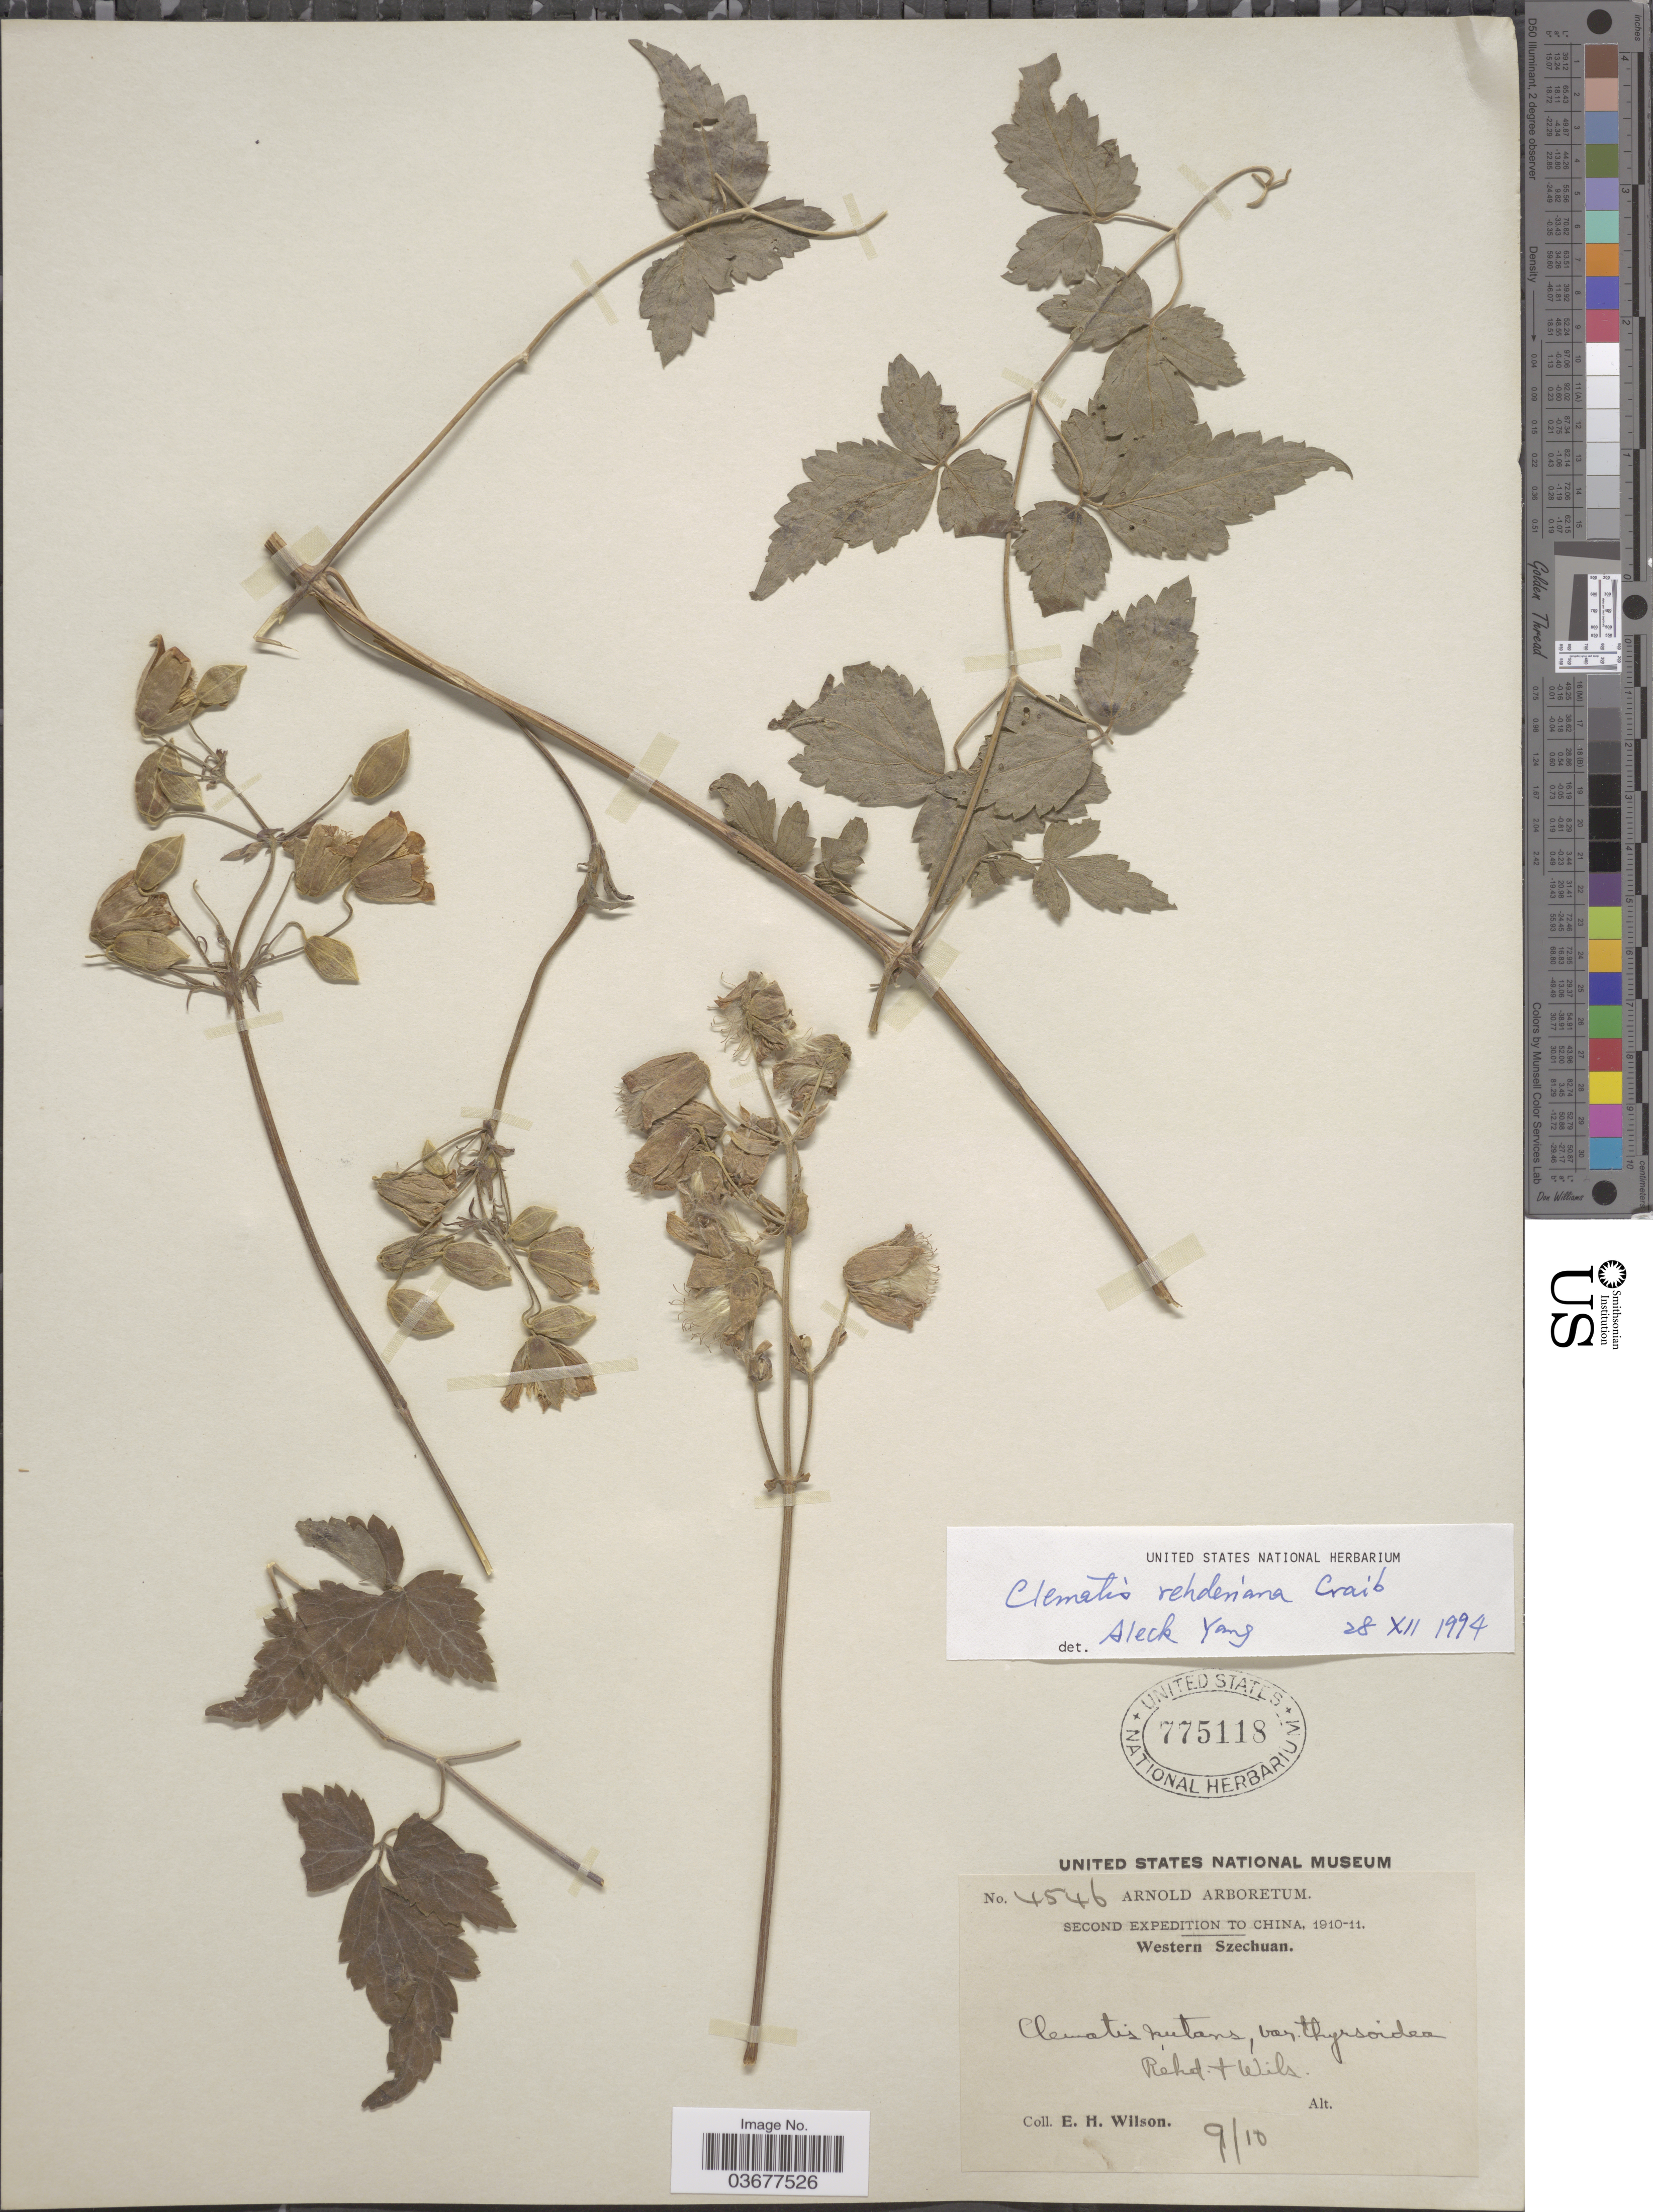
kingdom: Plantae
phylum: Tracheophyta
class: Magnoliopsida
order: Ranunculales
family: Ranunculaceae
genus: Clematis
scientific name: Clematis rehderiana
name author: Craib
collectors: E. Wilson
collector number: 4546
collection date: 1910-09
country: China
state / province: Sichuan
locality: Western Szechuan.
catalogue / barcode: US 775118